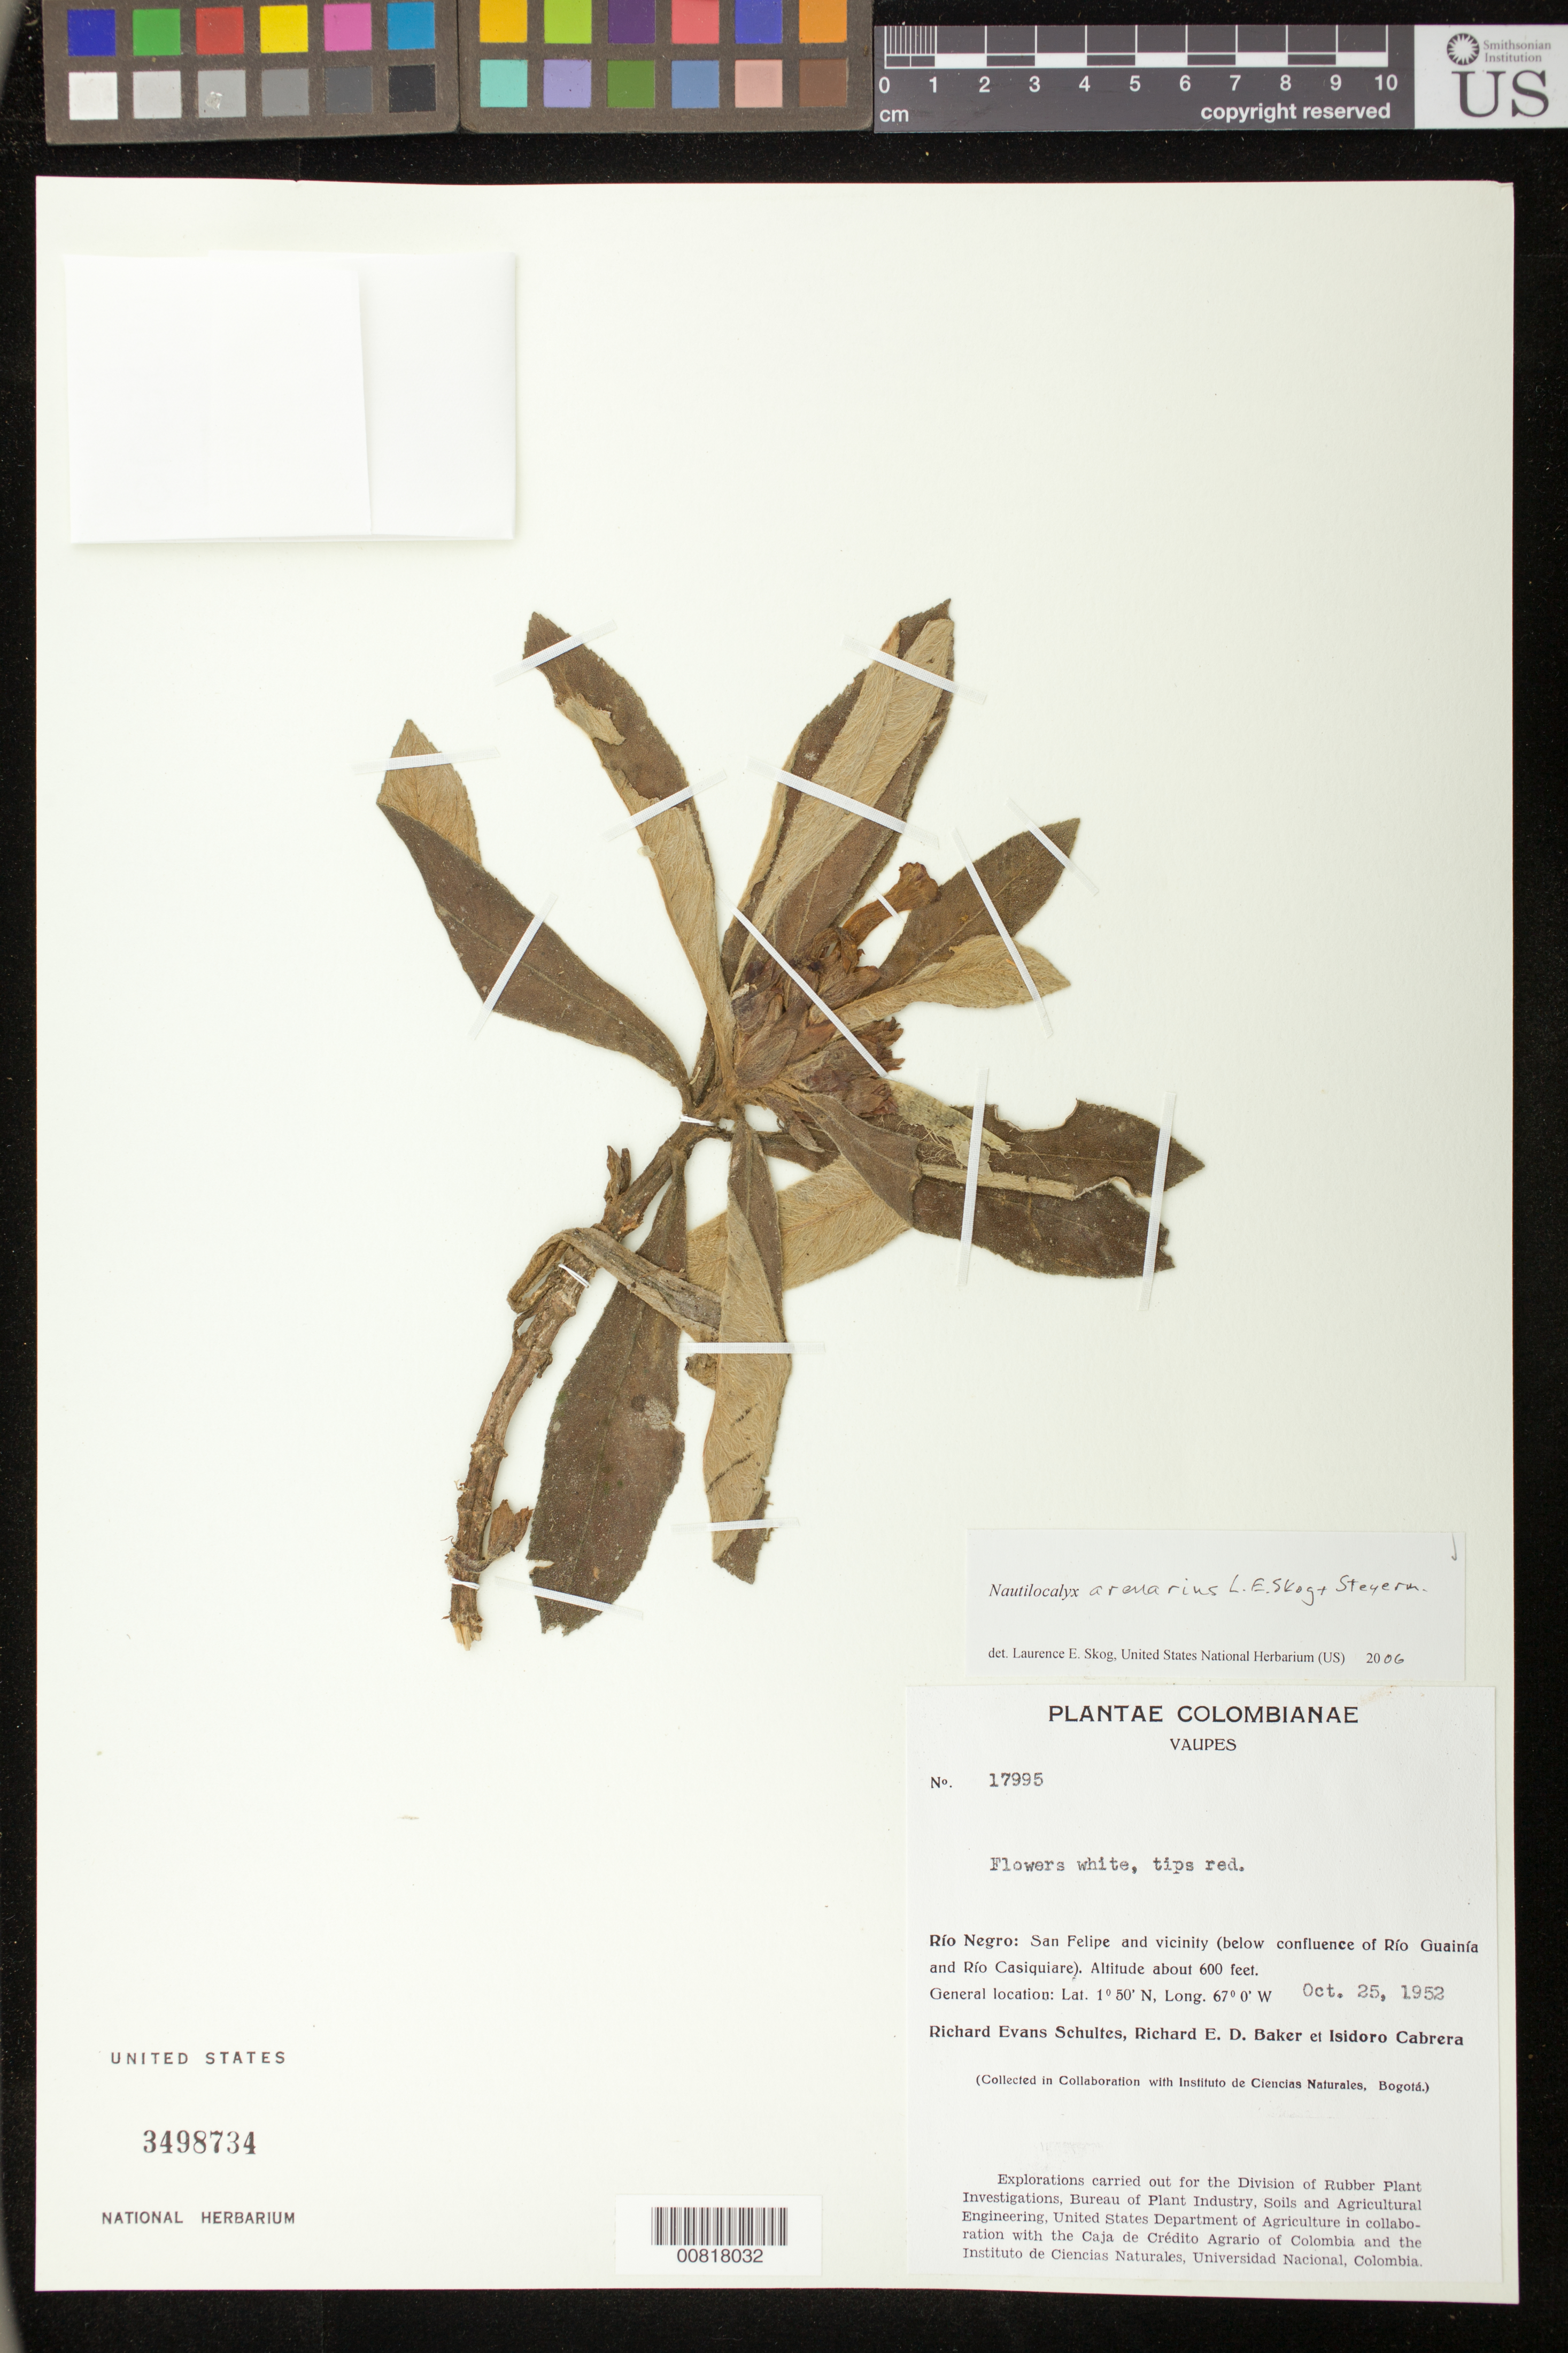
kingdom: Plantae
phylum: Tracheophyta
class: Magnoliopsida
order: Lamiales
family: Gesneriaceae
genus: Nautilocalyx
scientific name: Nautilocalyx arenarius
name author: L.E. Skog & Steyerm.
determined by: Skog, Laurence E.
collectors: R. E. Schultes, R. E. D. Baker & I. Cabrera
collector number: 17995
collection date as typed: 25 Oct 1952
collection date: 1952-10-25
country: Colombia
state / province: Vaupés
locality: Rio Negro: San Felipe and vicinity (below confluence of Rio Guainía and Rio Casiquiare)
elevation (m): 183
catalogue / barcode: US 3498734